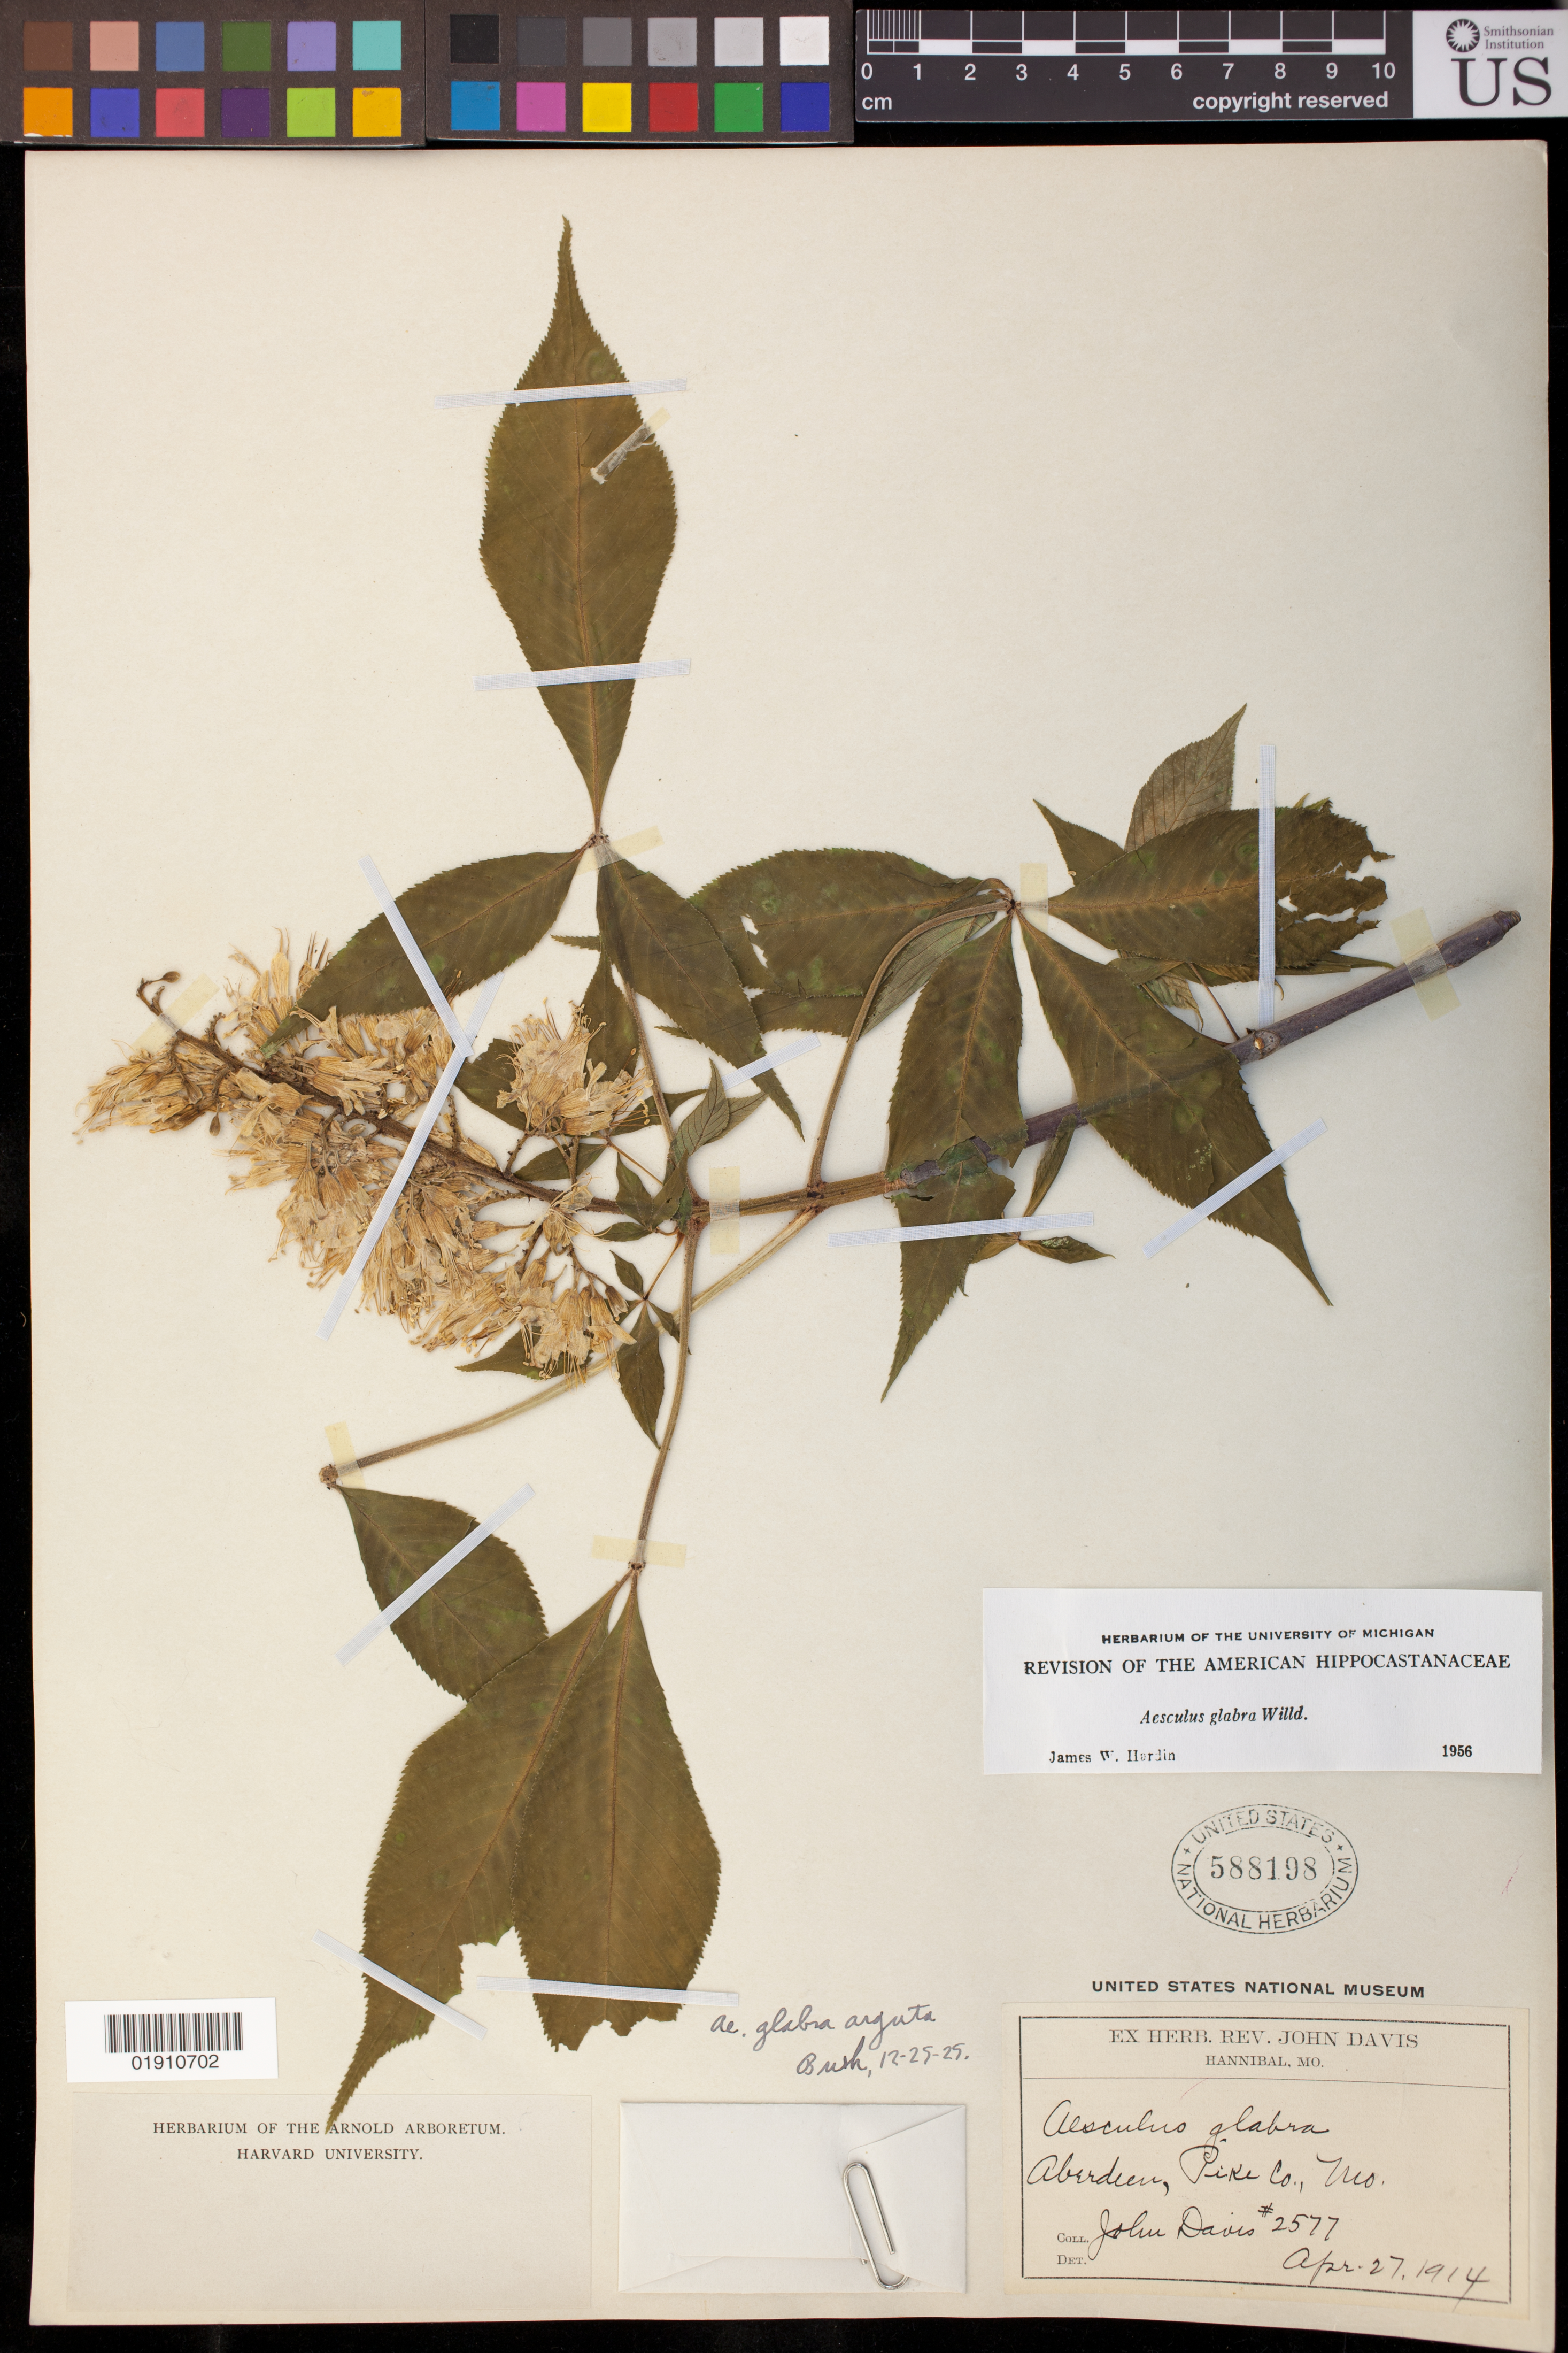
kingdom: Plantae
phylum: Tracheophyta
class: Magnoliopsida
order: Sapindales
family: Sapindaceae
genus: Aesculus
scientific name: Aesculus glabra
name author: Willd.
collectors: J. Davis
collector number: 2577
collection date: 1914-04-27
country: United States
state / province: Missouri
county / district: Pike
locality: Aberdeen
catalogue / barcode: US 588198